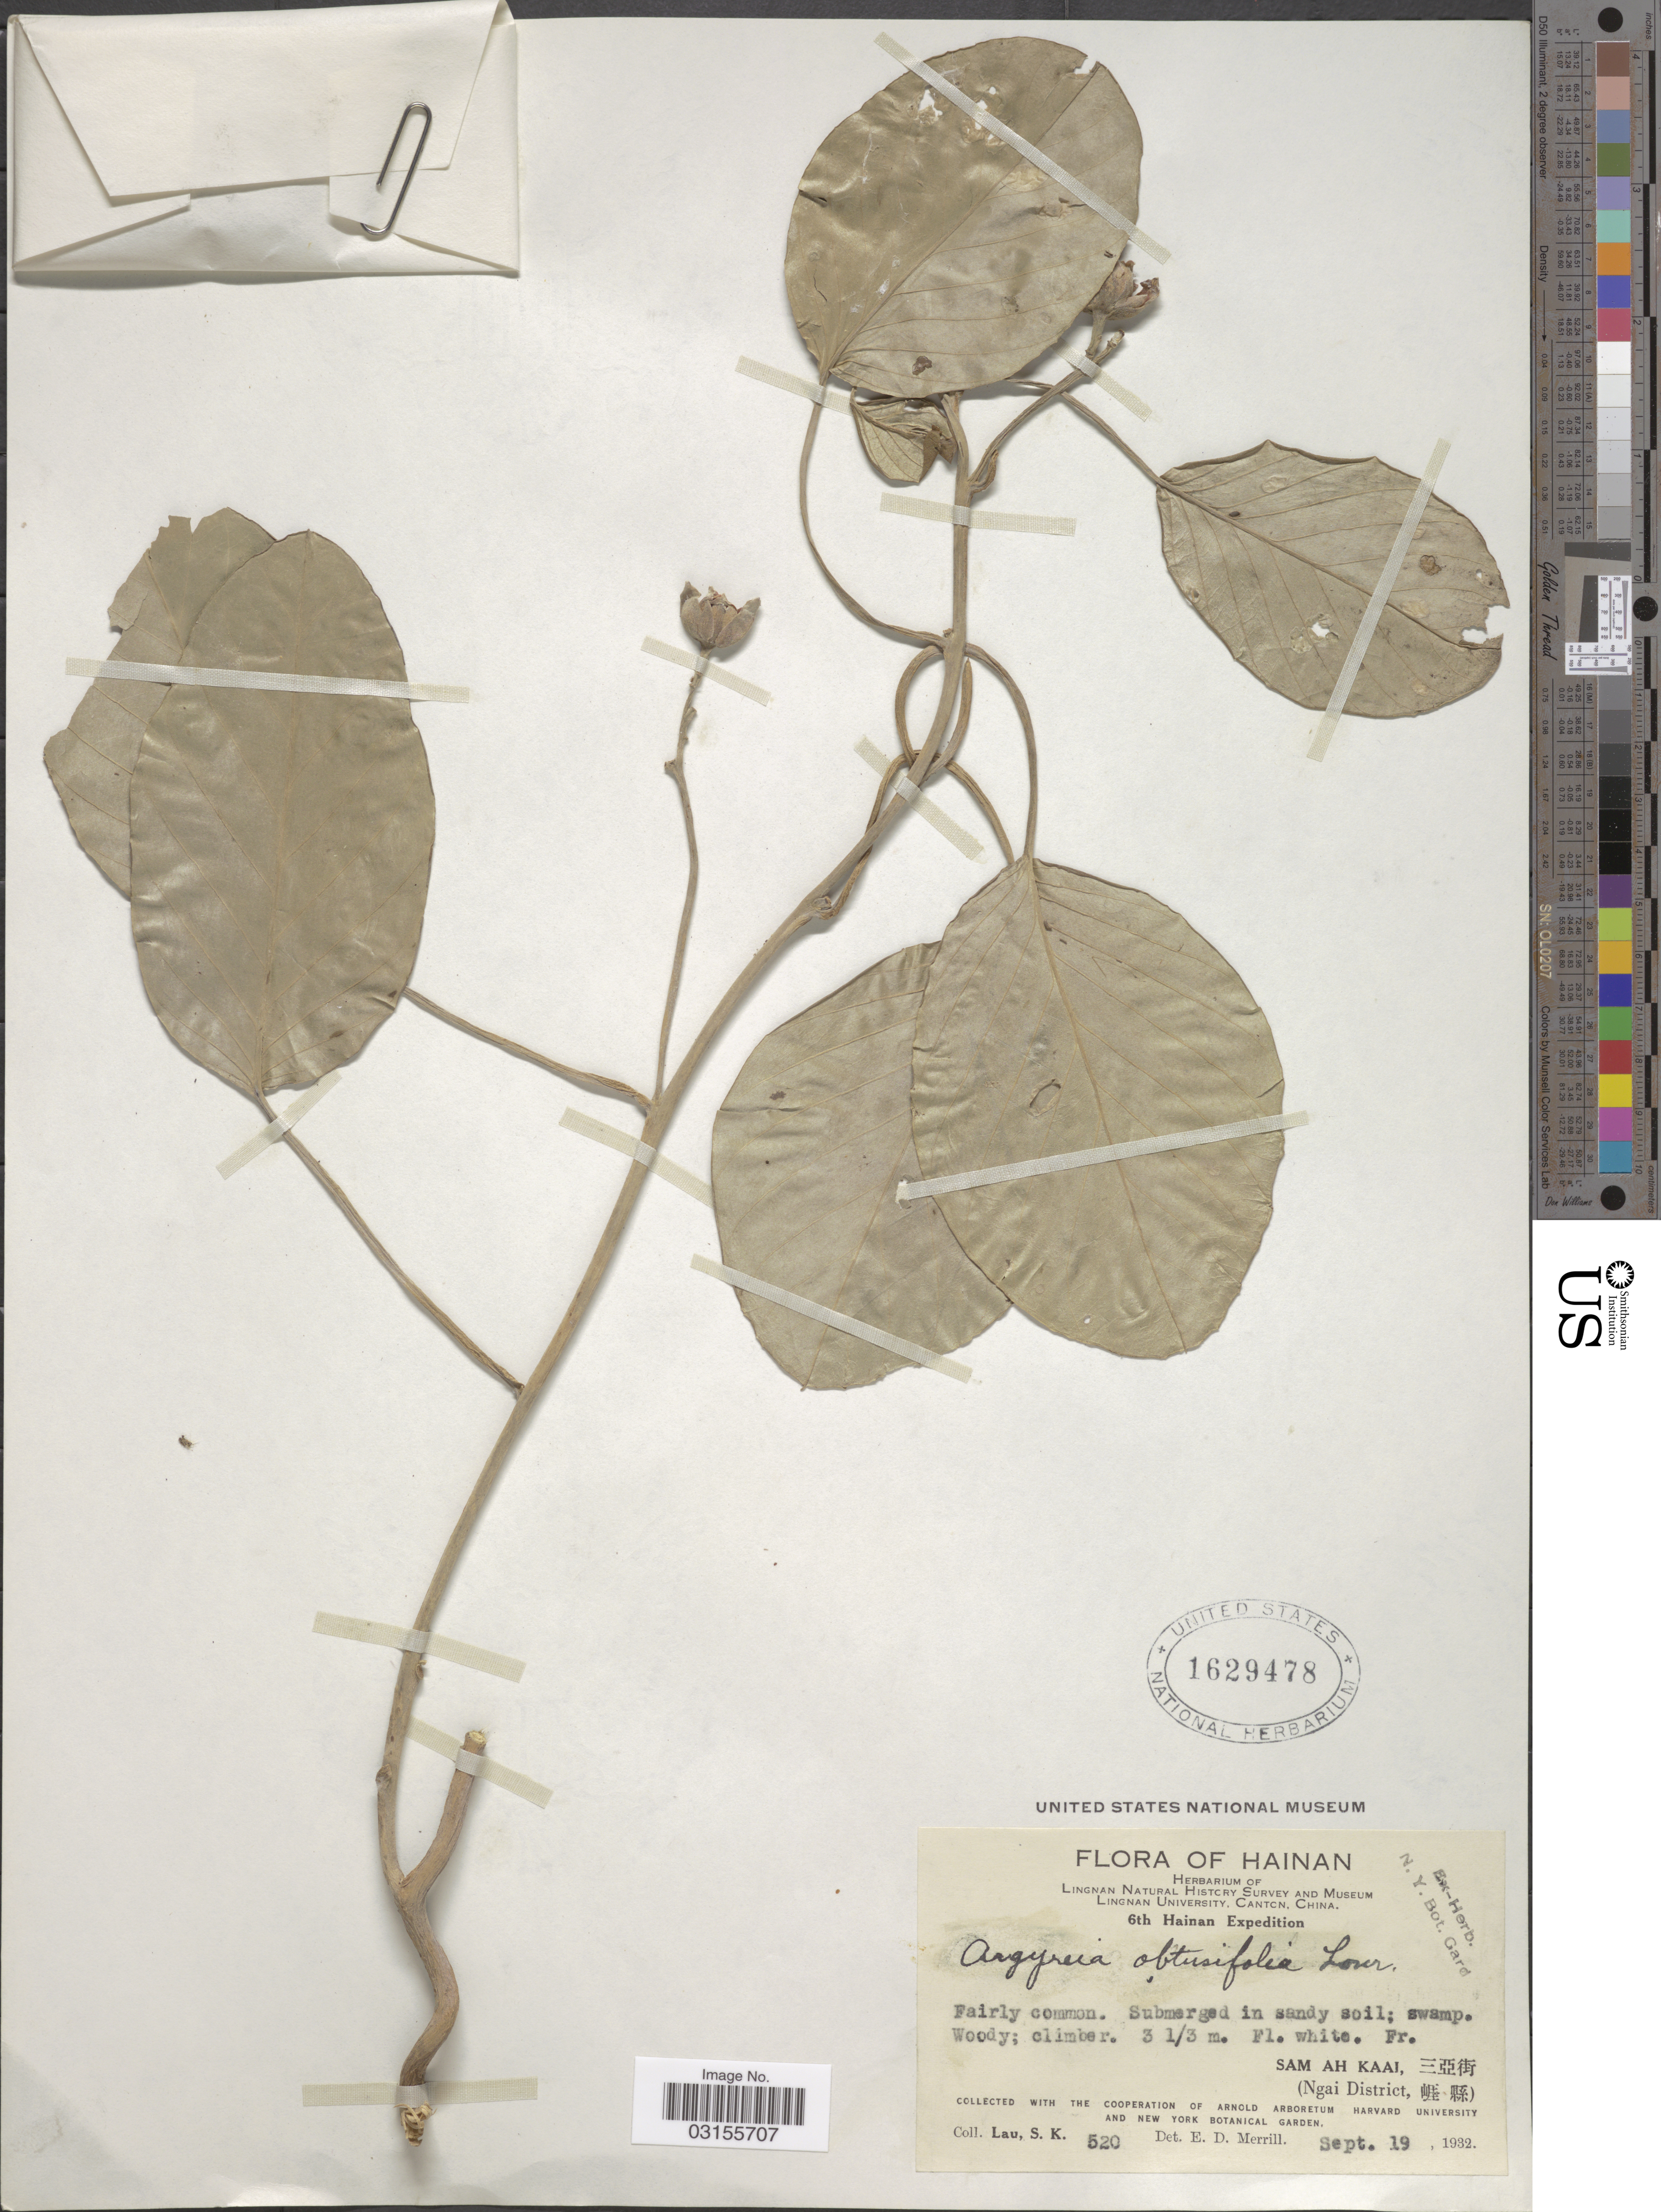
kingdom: Plantae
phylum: Tracheophyta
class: Magnoliopsida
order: Solanales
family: Convolvulaceae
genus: Argyreia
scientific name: Argyreia obtusifolia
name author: Lour.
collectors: S. K. Lau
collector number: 520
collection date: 1932-09-19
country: China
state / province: Hainan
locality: Sam Ah Kaai (Ngai District.)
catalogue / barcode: US 1629478